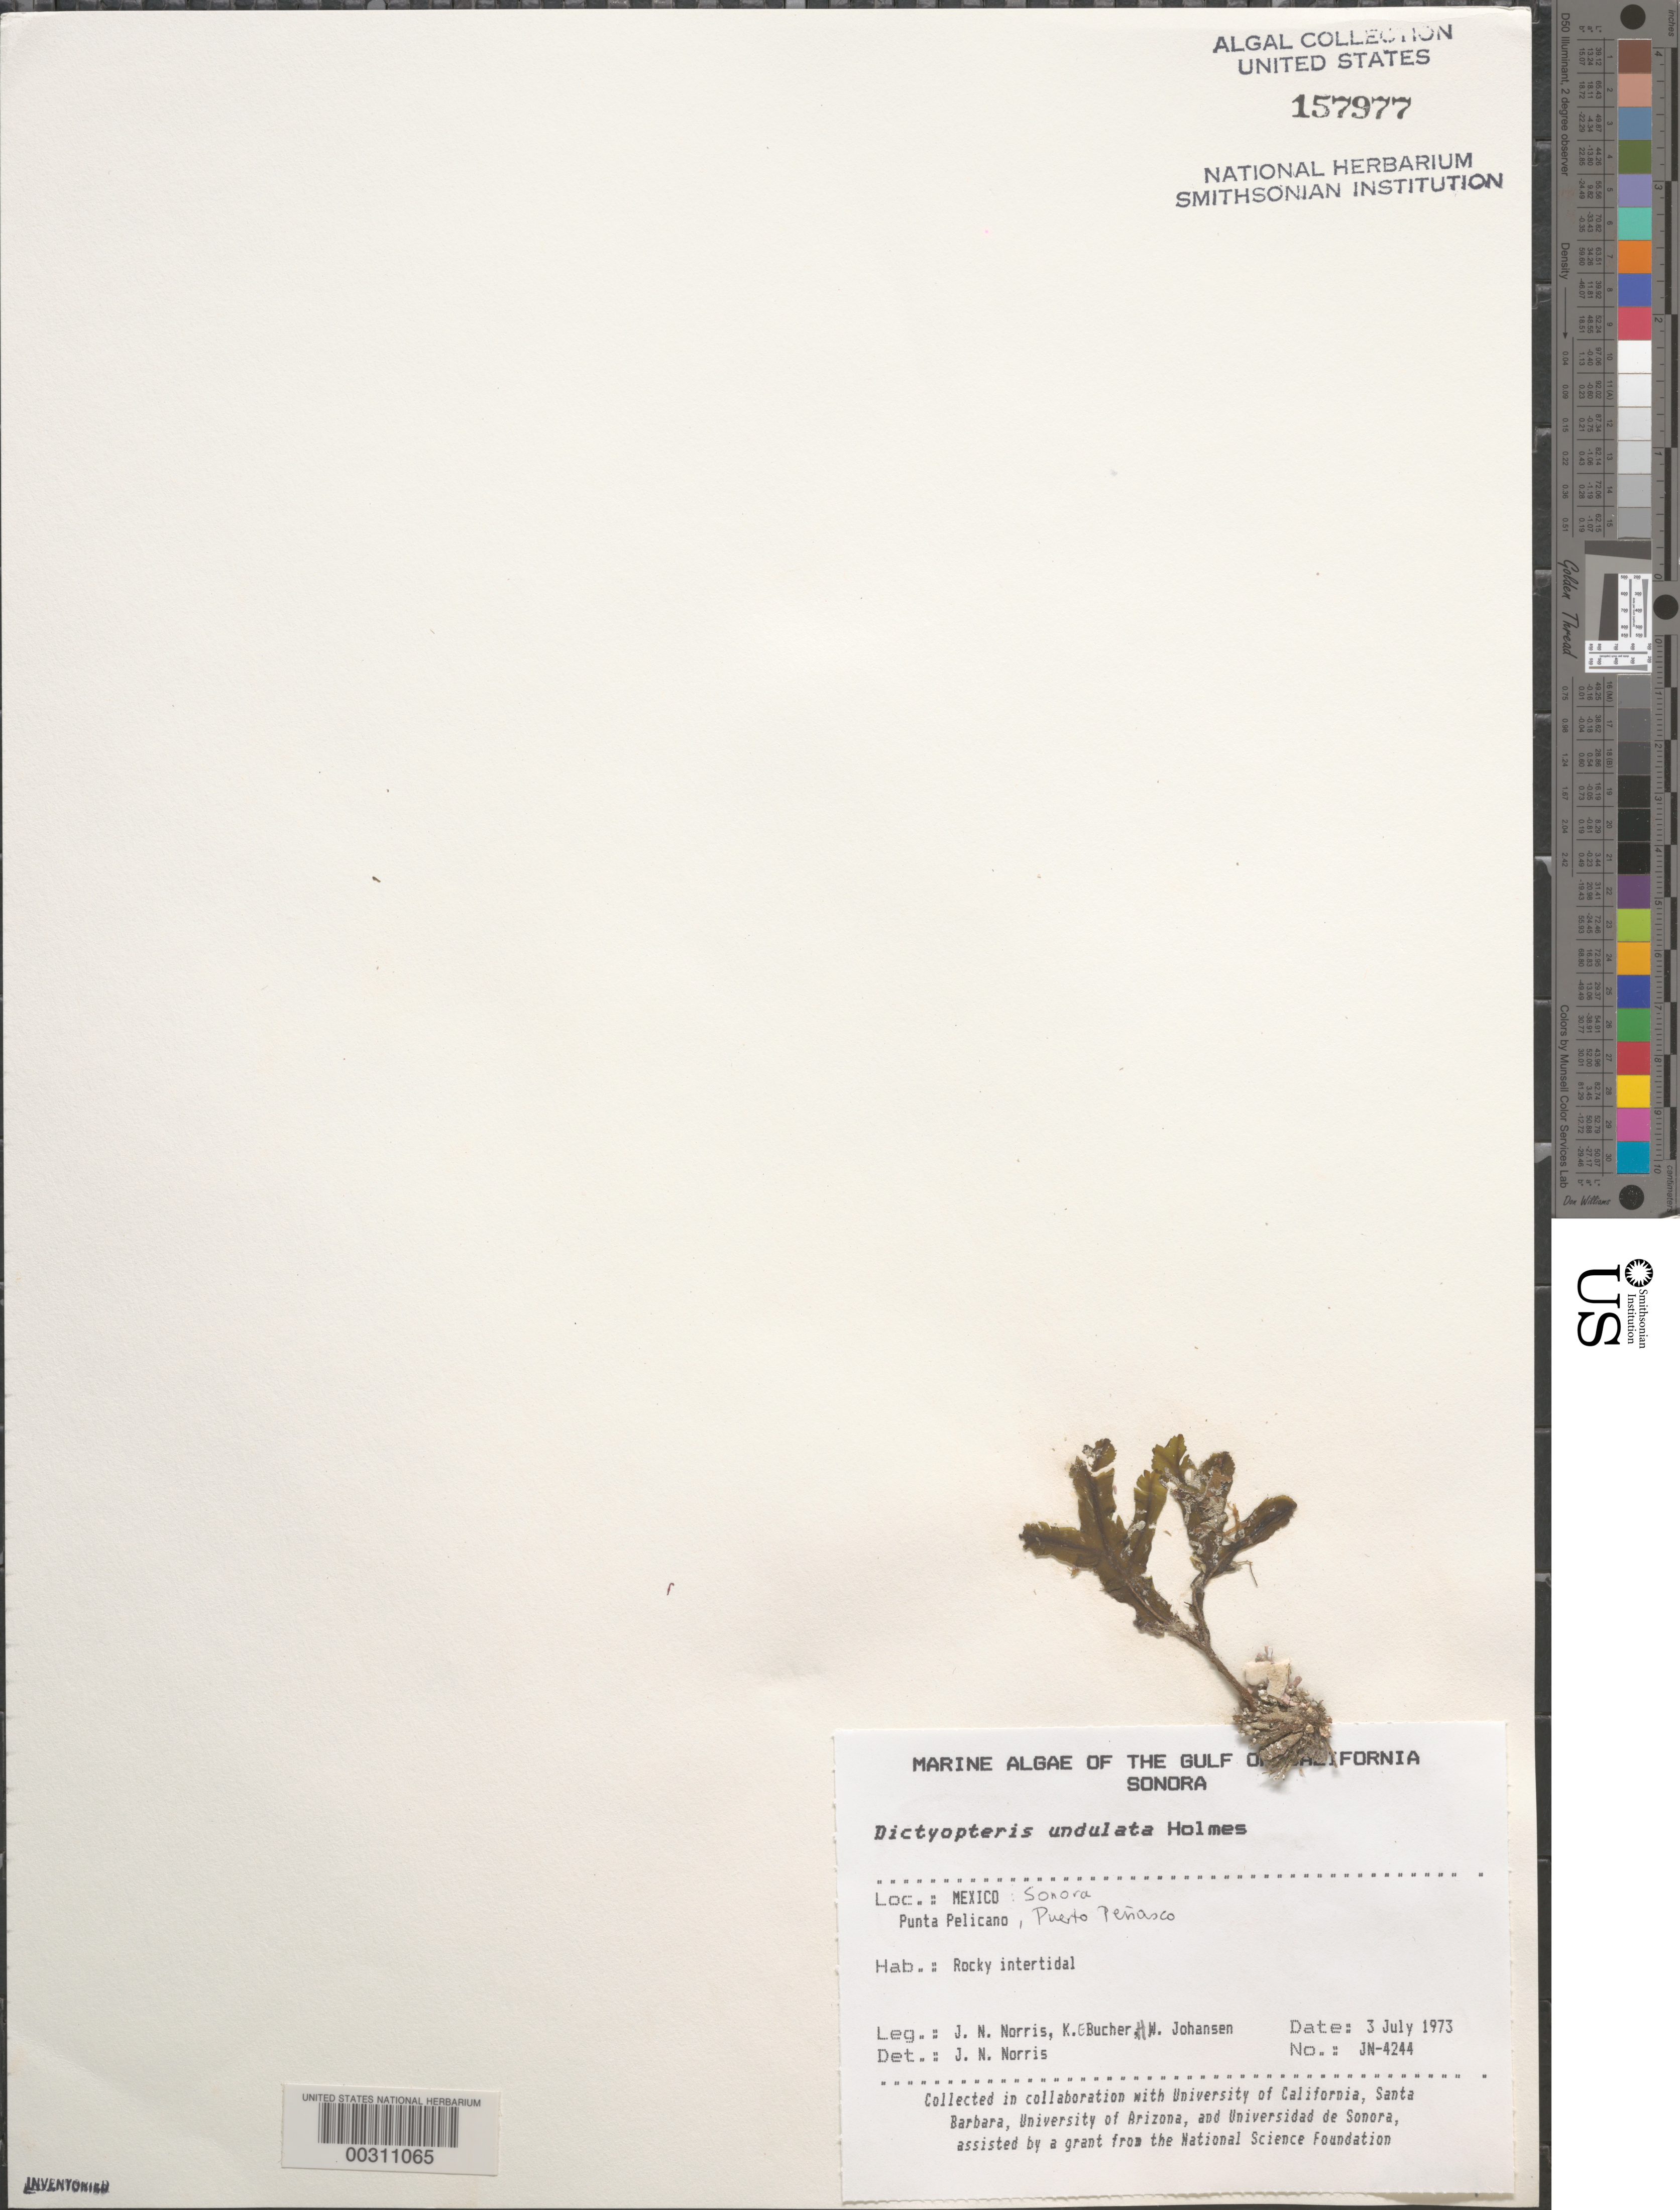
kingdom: Chromista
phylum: Ochrophyta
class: Phaeophyceae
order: Dictyotales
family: Dictyotaceae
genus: Dictyopteris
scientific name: Dictyopteris undulata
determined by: Norris, James N.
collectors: J. N. Norris, K. E. Bucher & H. Johansen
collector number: JN-4244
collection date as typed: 03 Jul 1973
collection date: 1973-07-03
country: Mexico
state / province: Sonora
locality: Punta Pelicano, Puerto Penasco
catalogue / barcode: US 157977